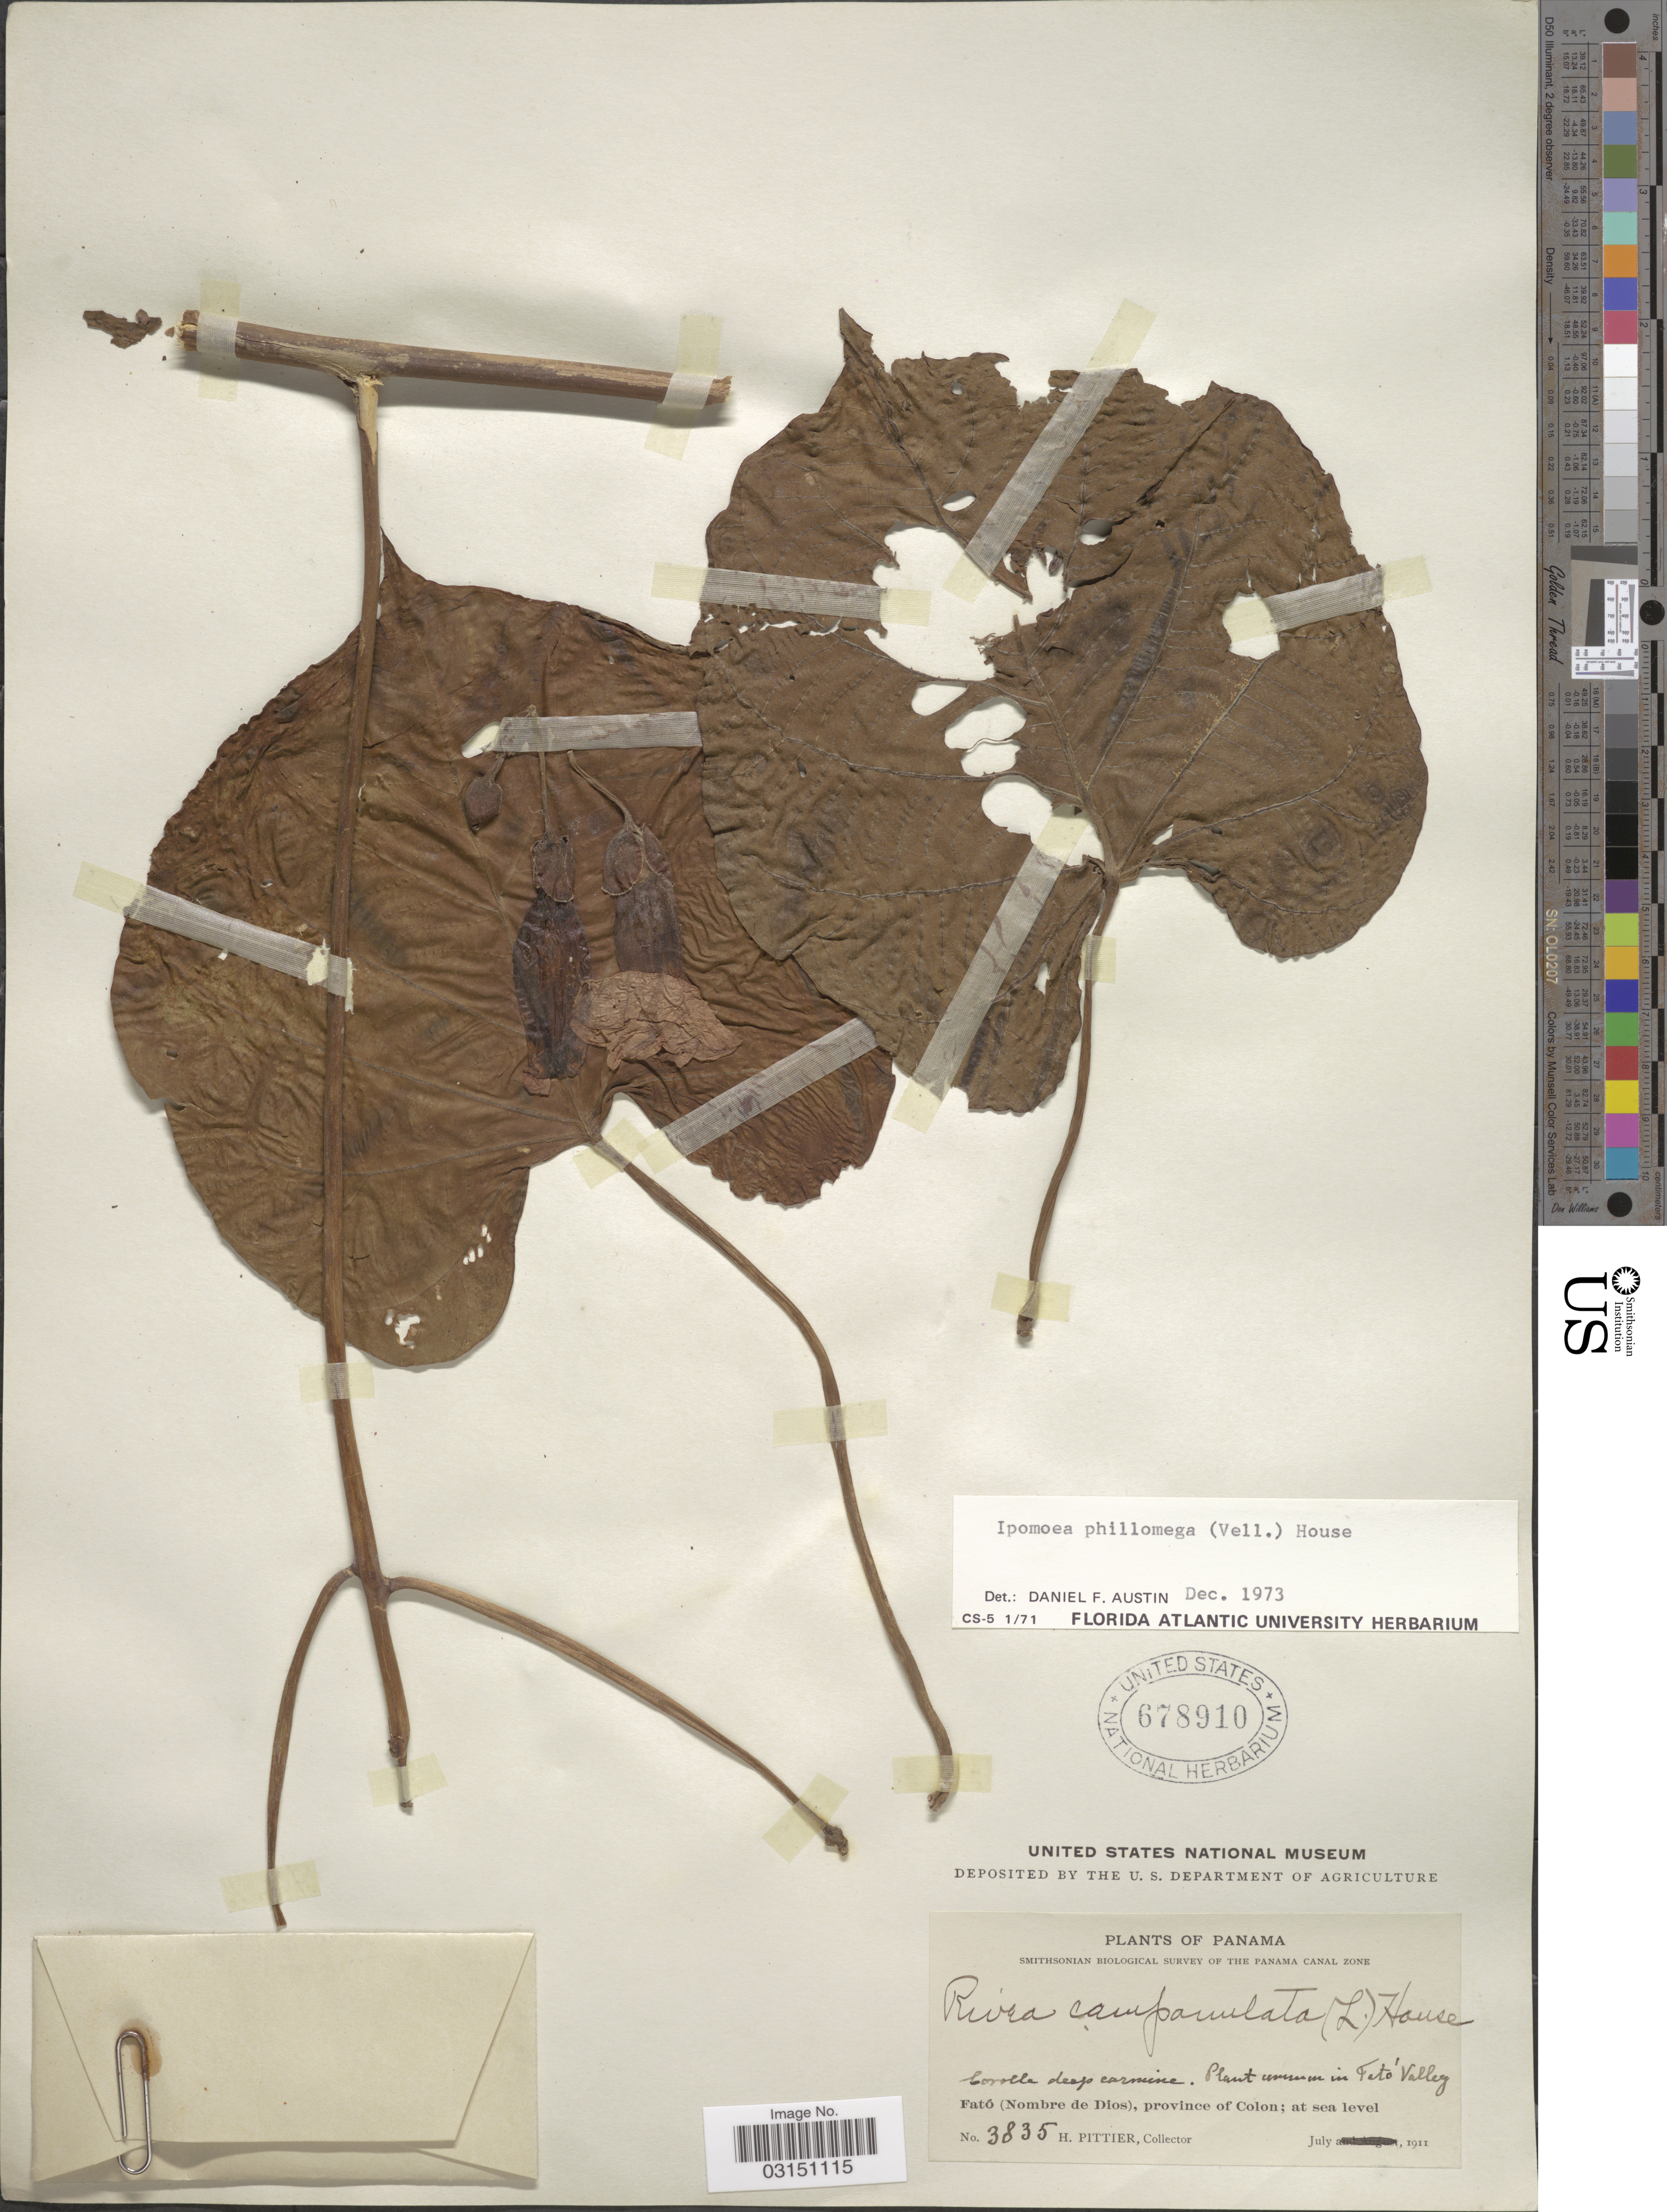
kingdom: Plantae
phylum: Tracheophyta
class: Magnoliopsida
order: Solanales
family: Convolvulaceae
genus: Ipomoea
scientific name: Ipomoea philomega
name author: (Vell.) House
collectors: H. F. Pittier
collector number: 3835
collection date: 1911-07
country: Panama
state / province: Colón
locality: The Panama Canal Zone, Fató Valley, Fató (Nombre de Dios).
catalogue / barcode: US 678910